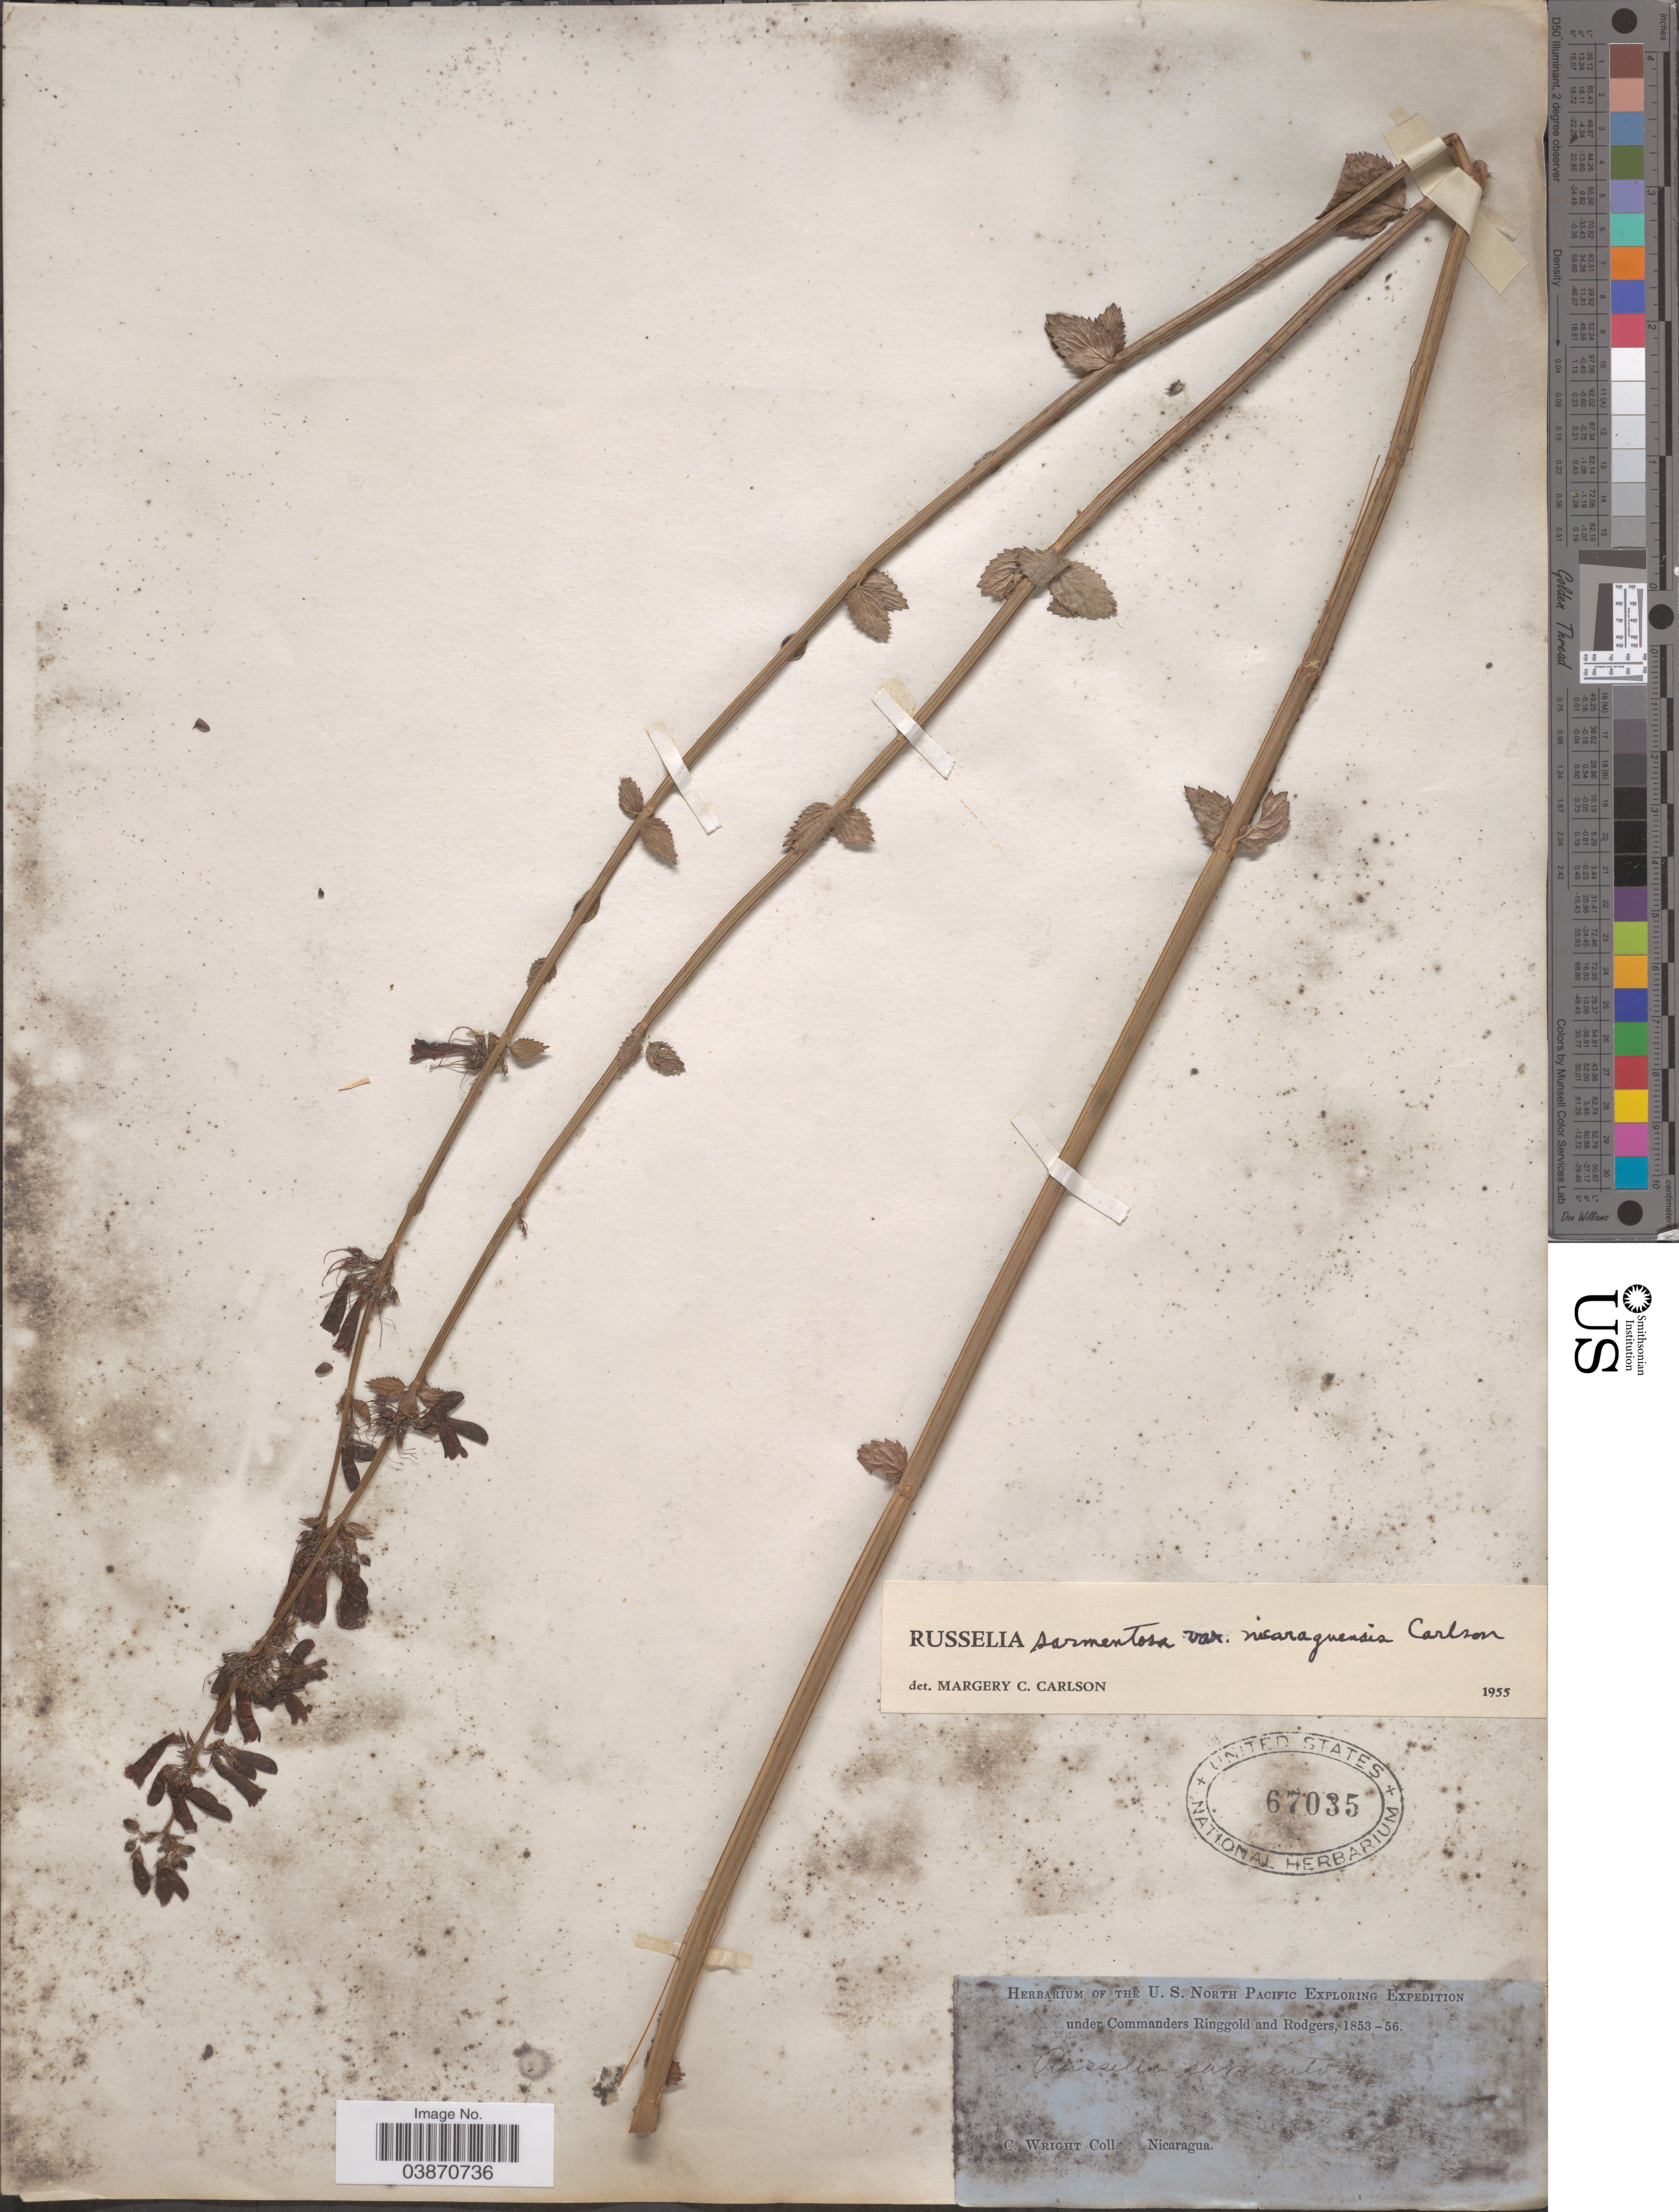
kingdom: Plantae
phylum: Tracheophyta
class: Magnoliopsida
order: Lamiales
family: Plantaginaceae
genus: Russelia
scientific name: Russelia sarmentosa var. nicaraguensis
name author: Carlson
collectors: C. Wright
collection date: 1853/1856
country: Nicaragua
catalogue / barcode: US 67035